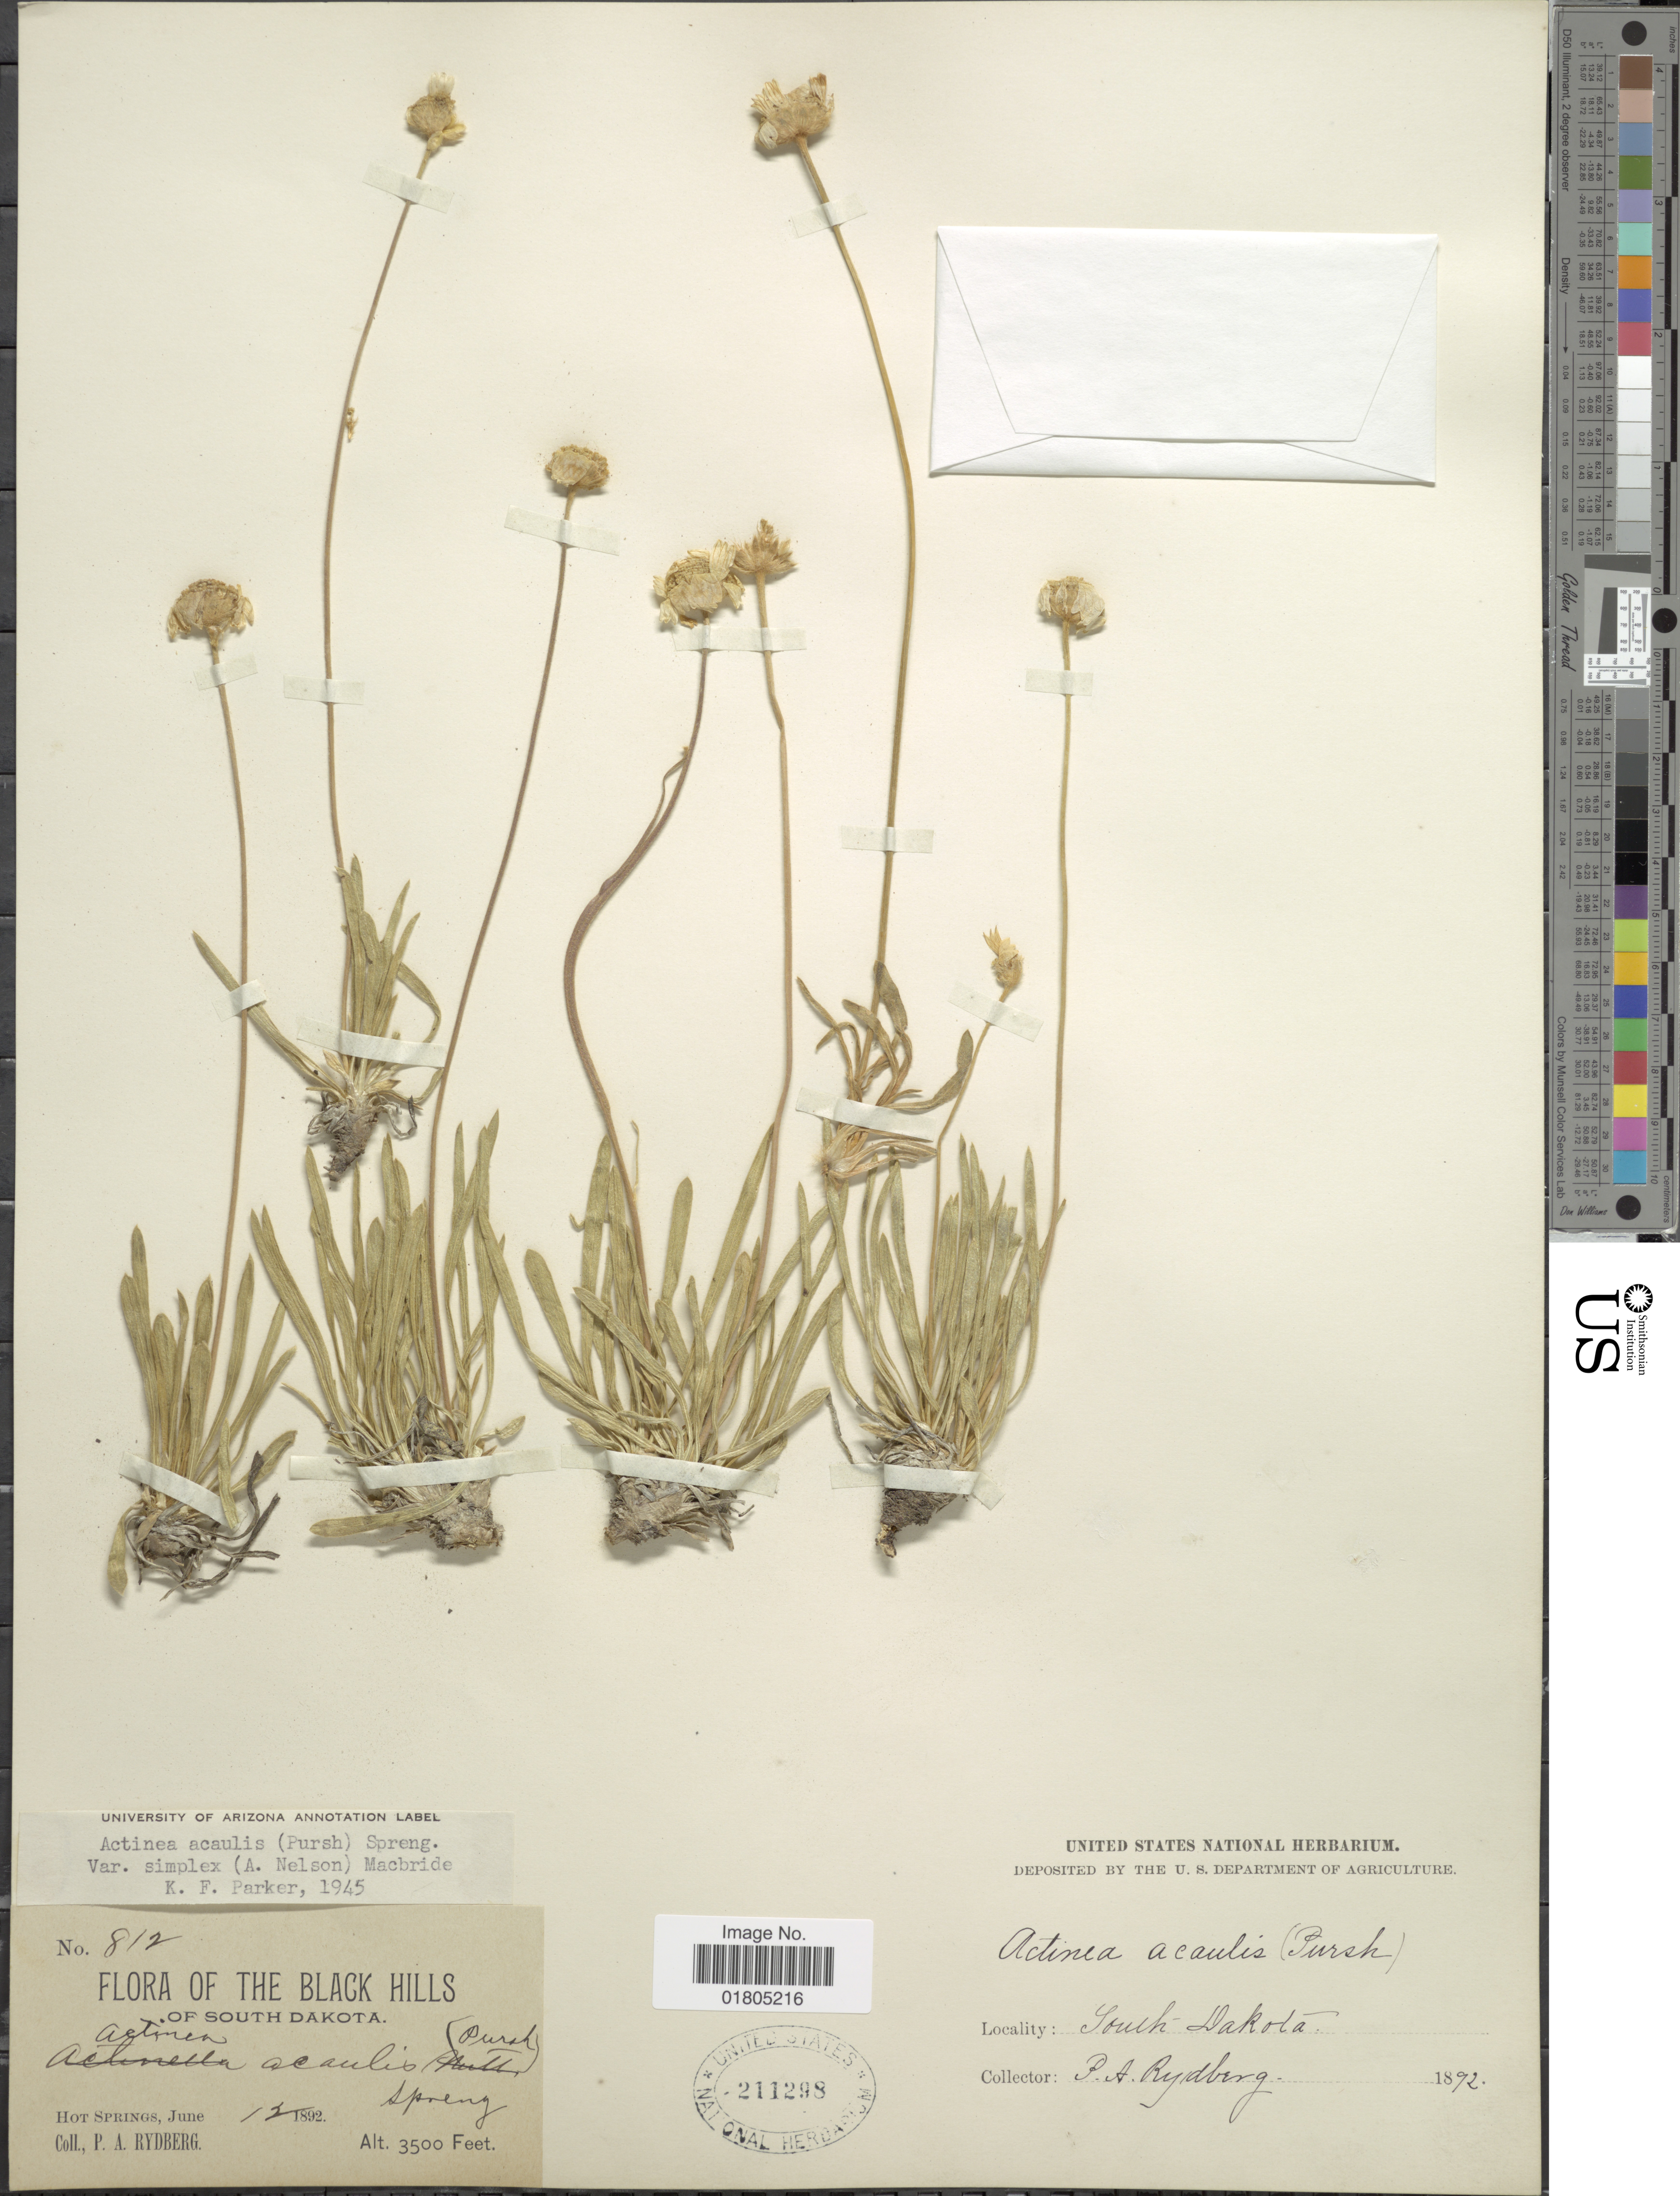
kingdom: Plantae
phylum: Tracheophyta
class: Magnoliopsida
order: Asterales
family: Asteraceae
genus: Actinea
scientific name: Actinea acaulis var. simplex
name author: (A. Nelson) J.F. Macbr.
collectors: P. A. Rydberg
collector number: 812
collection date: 1892-06-12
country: United States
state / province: South Dakota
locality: The Black Hills of South Dakota, Hot Springs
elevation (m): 1067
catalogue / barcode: US 211298